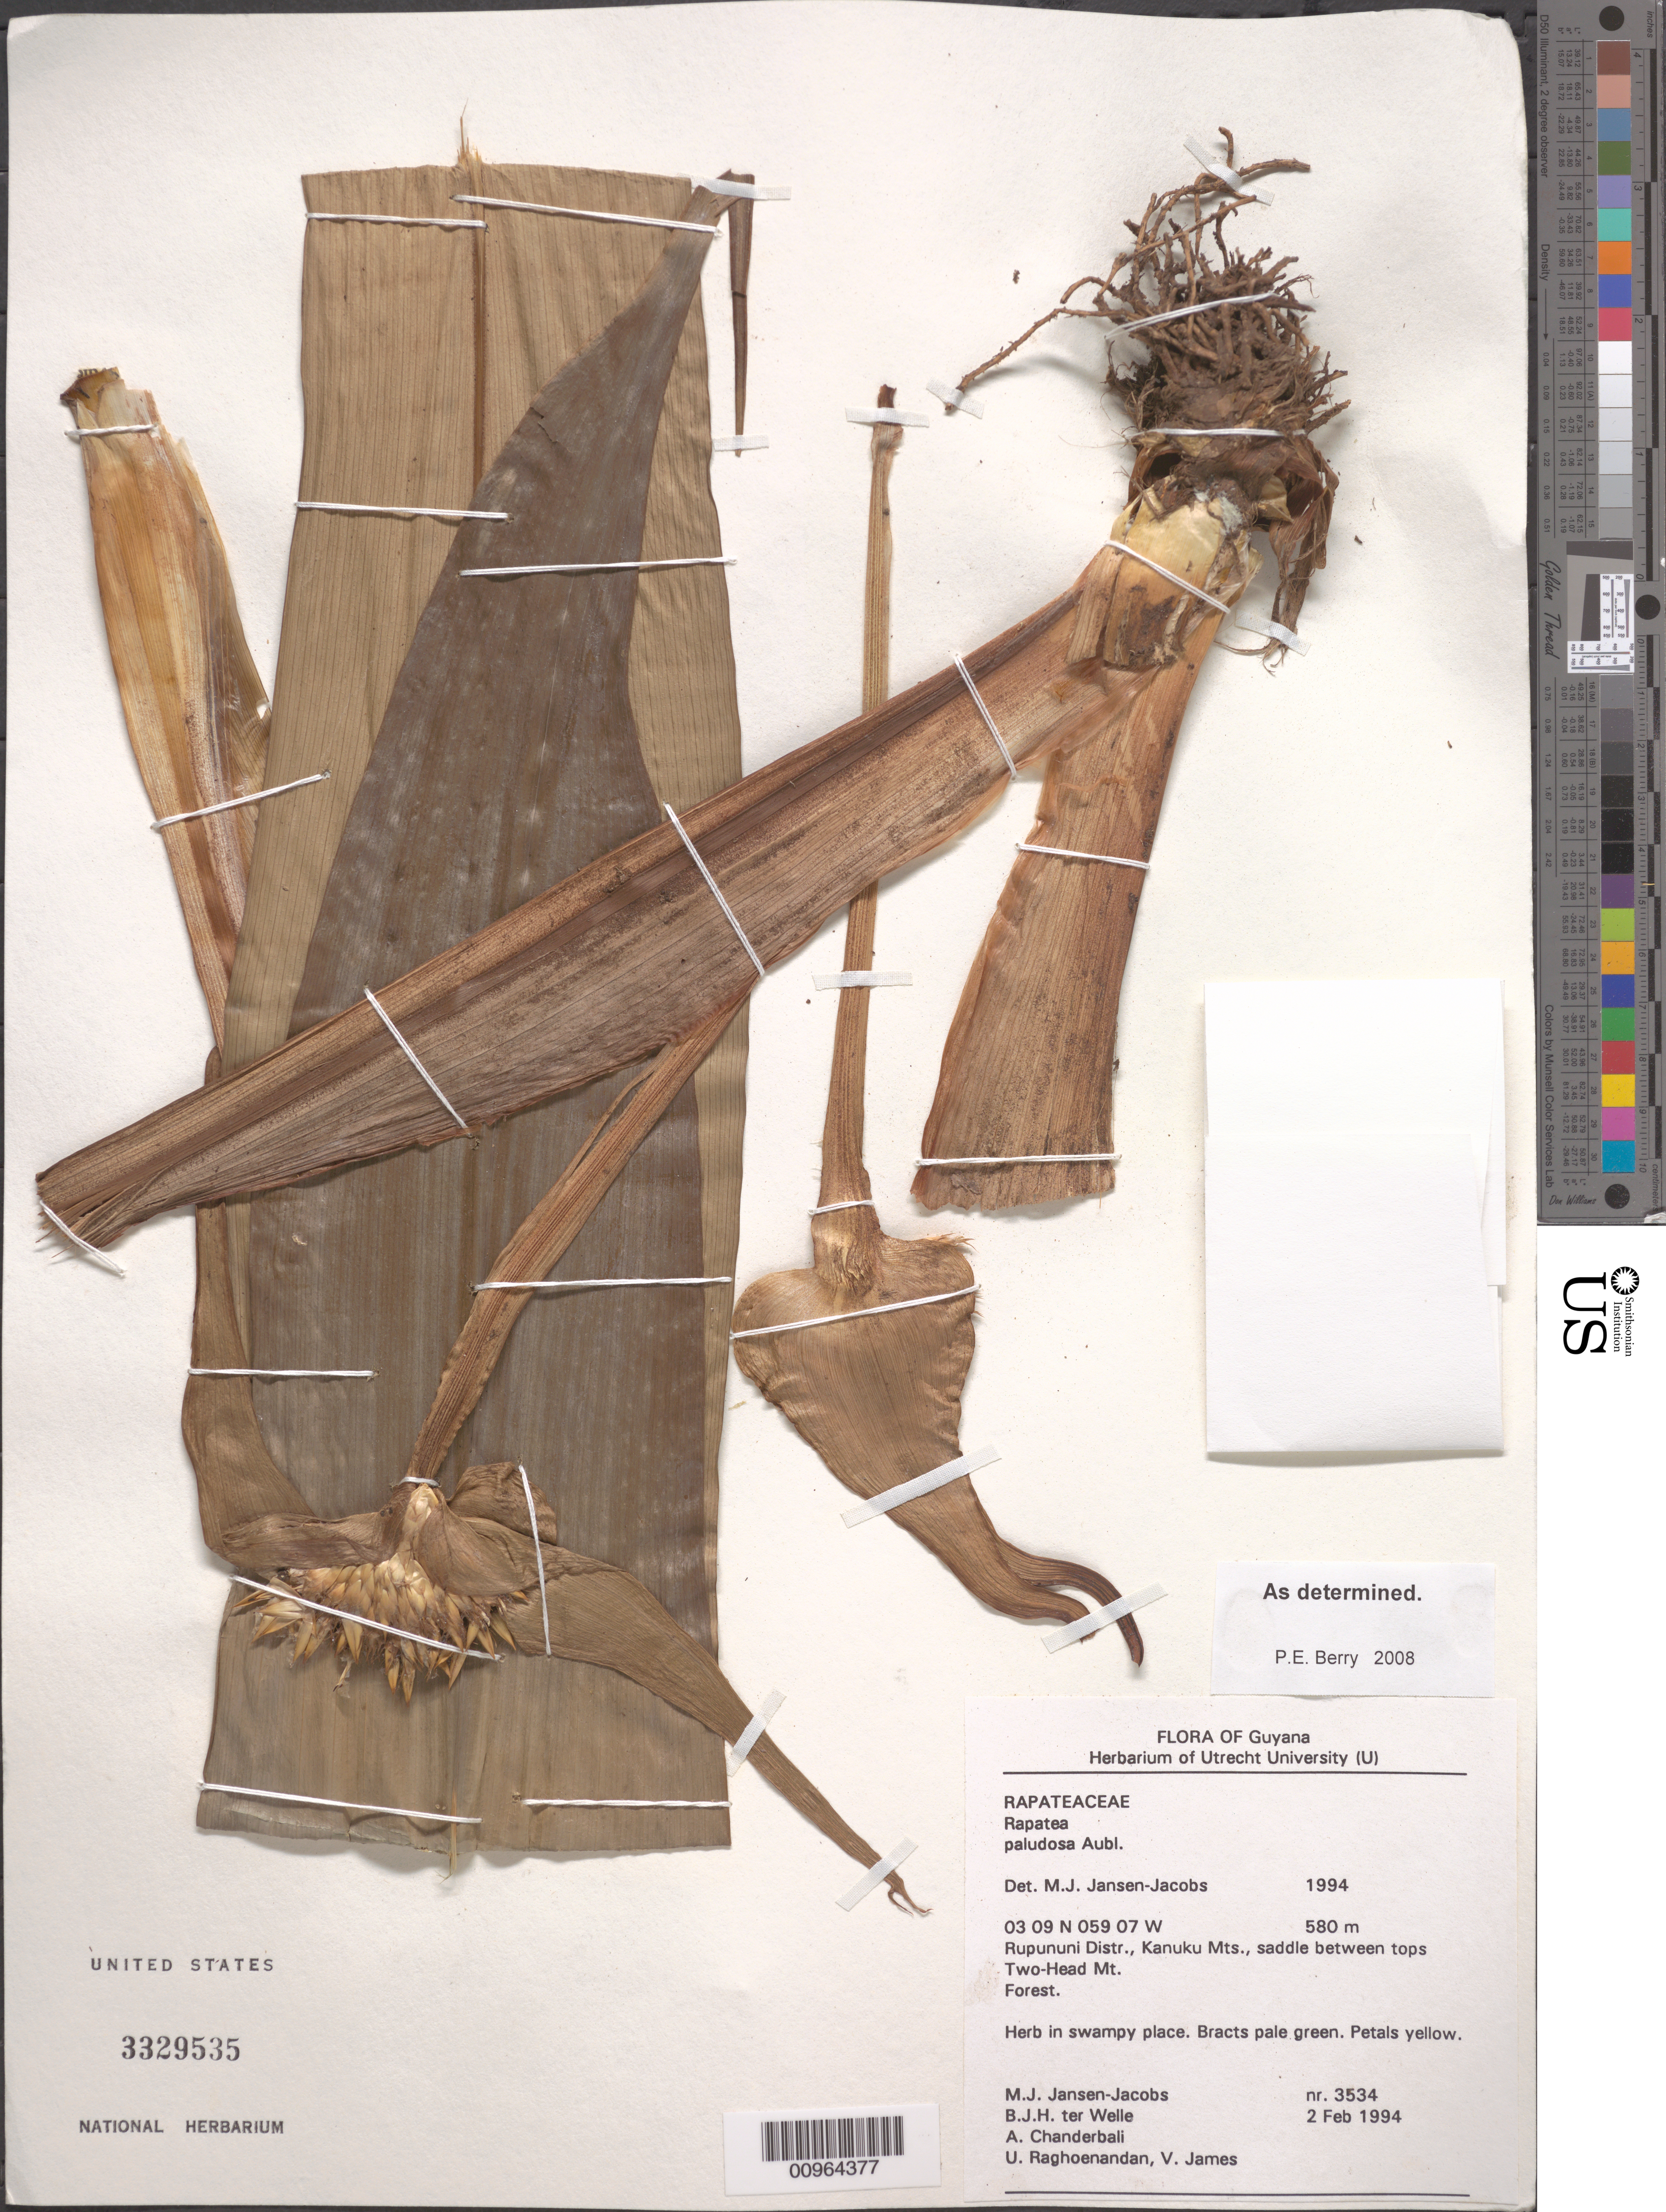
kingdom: Plantae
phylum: Tracheophyta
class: Liliopsida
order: Poales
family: Rapateaceae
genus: Rapatea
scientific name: Rapatea paludosa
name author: Aubl.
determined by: Jansen-Jacobs, M. J., (U), Nationaal Herbarium Nederland, Utrecht University branch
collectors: M. J. Jansen-Jacobs, B. Welle, A. S. Chanderbali, U. Raghoenandan & V. James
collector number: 3534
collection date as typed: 2-Feb-94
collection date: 1994-02-02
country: Guyana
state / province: U. Takutu-U. Essequibo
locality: Two-Head Mt., saddle between tops of, Kanuku Mts.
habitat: Forest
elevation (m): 580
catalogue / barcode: US 3329535